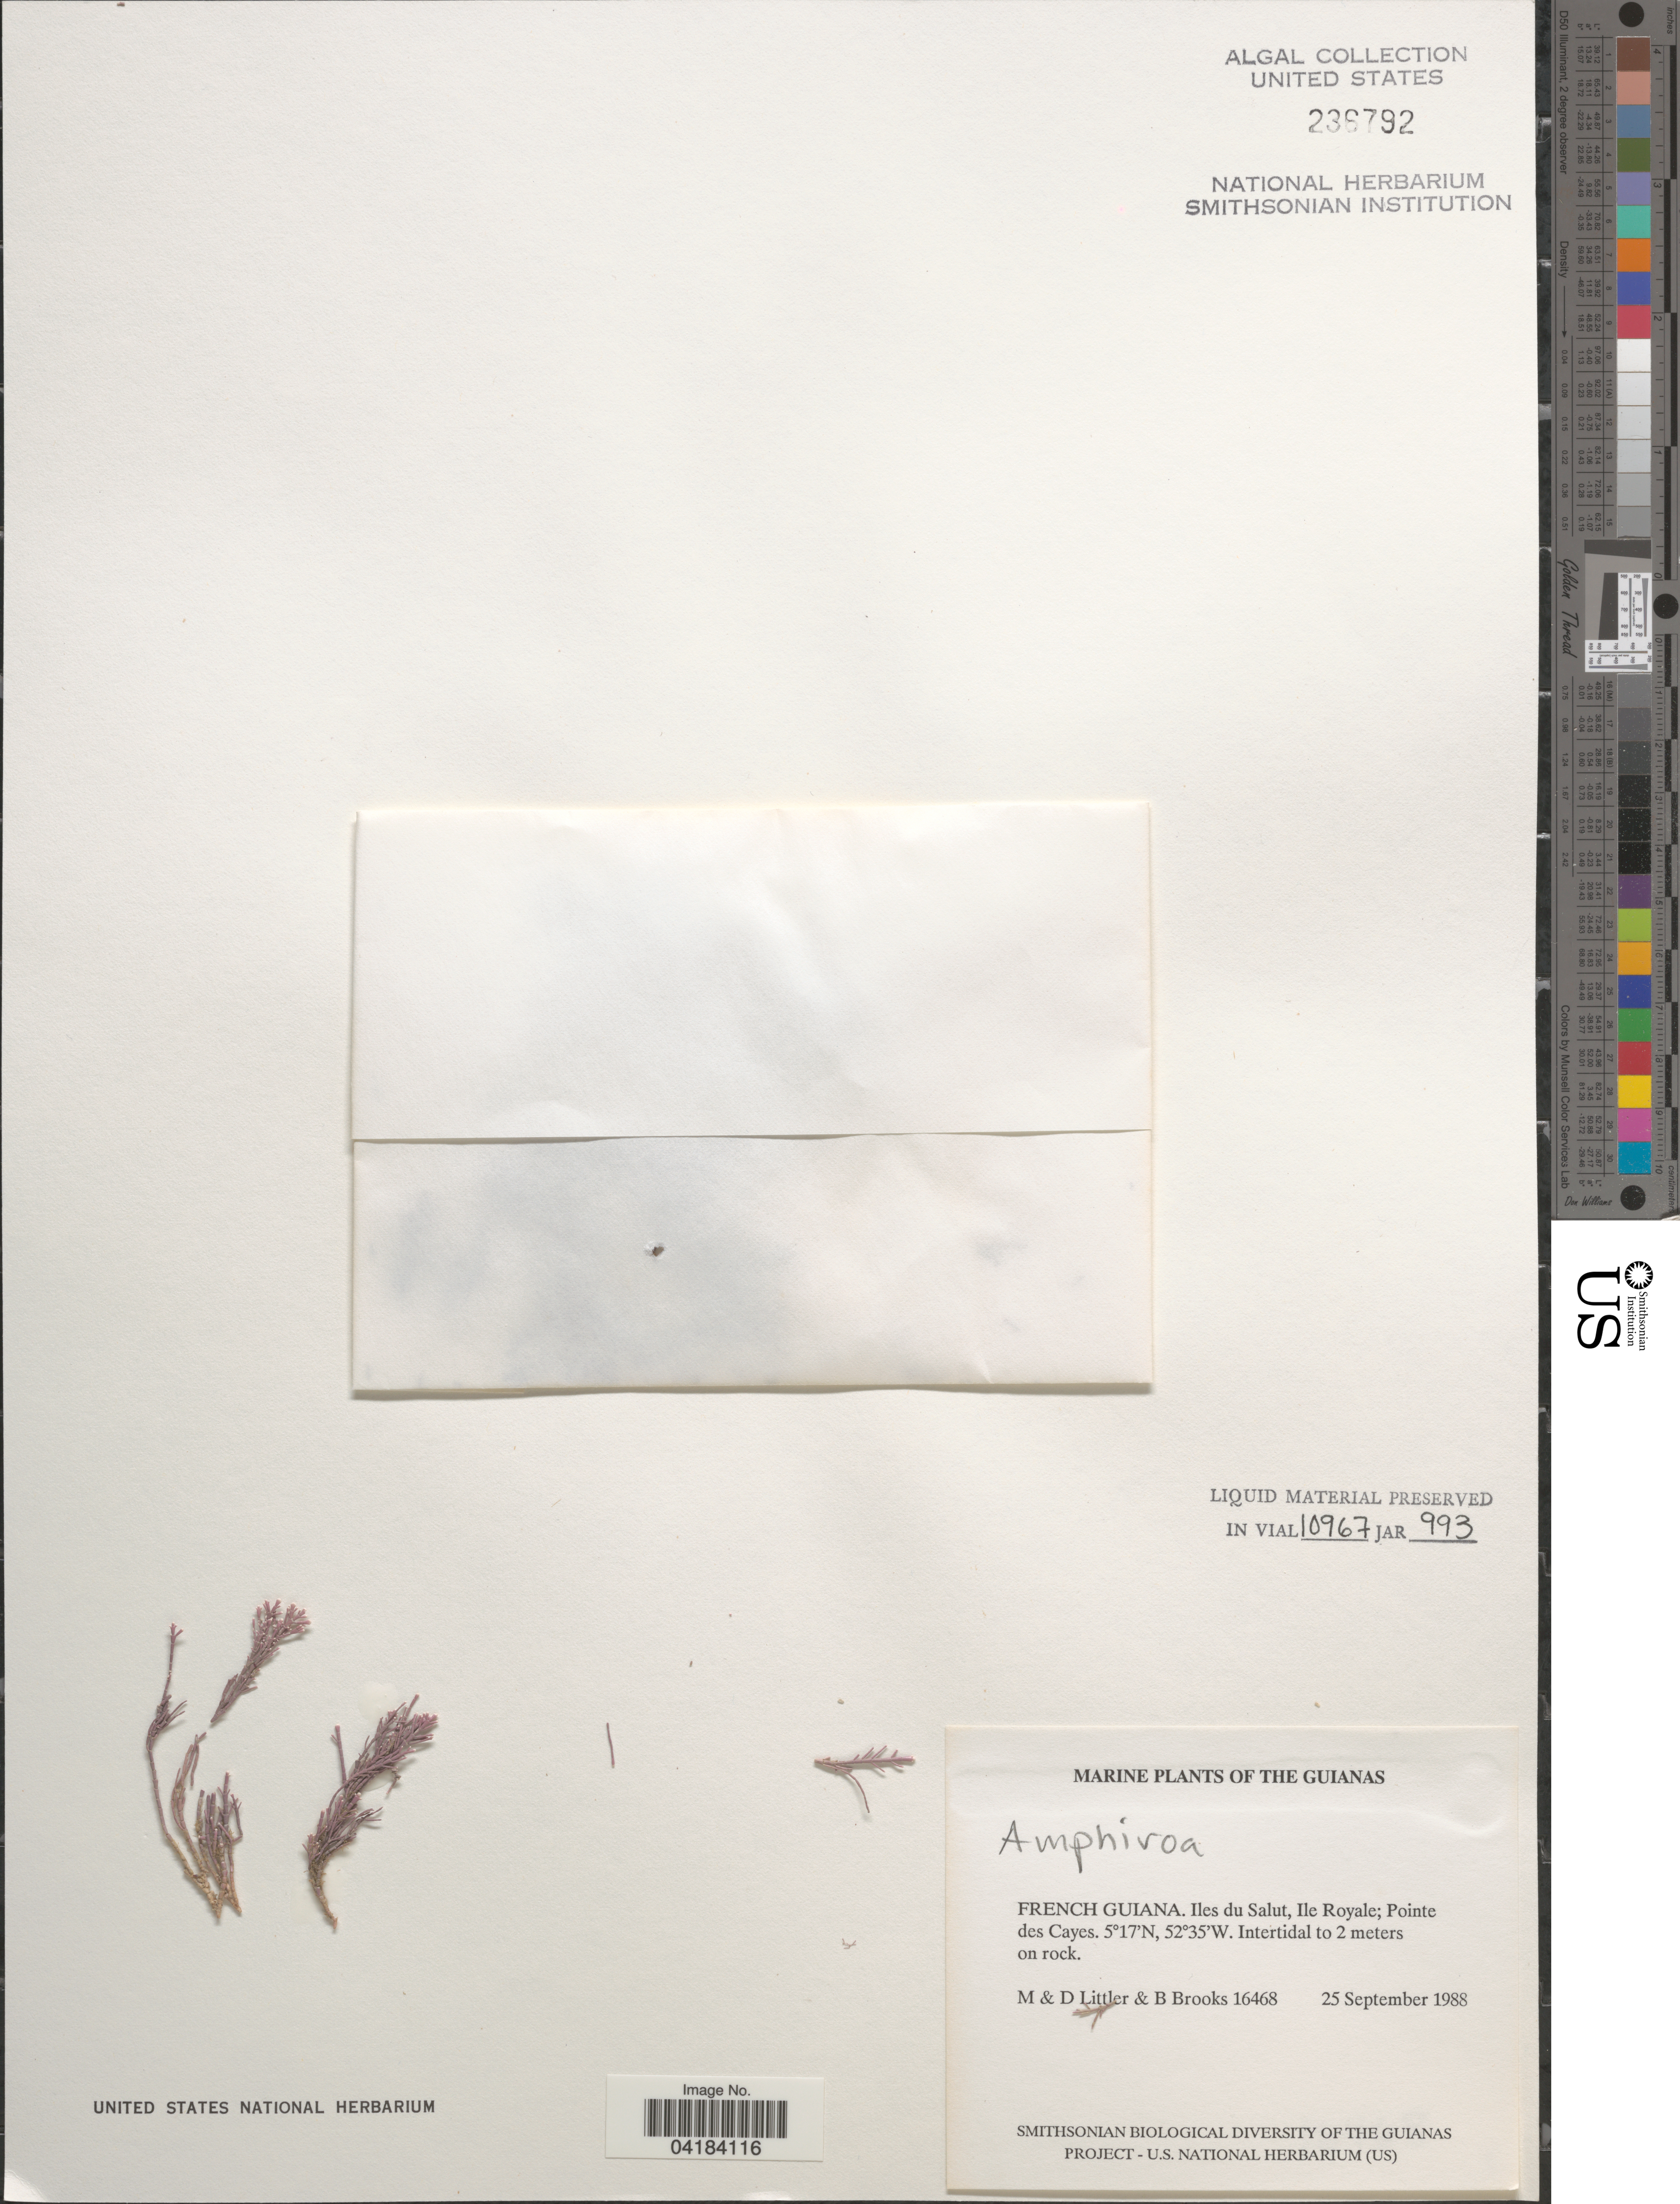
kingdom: Plantae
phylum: Rhodophyta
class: Florideophyceae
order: Corallinales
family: Lithophyllaceae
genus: Amphiroa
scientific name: Amphiroa sp.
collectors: M. Littler, D. S. Littler & B. Brooks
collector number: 16468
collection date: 1988-09-25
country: French Guiana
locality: The Guianas. Iles du Salut, Ile Royale; Pointe des Cayes.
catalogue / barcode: US 236792